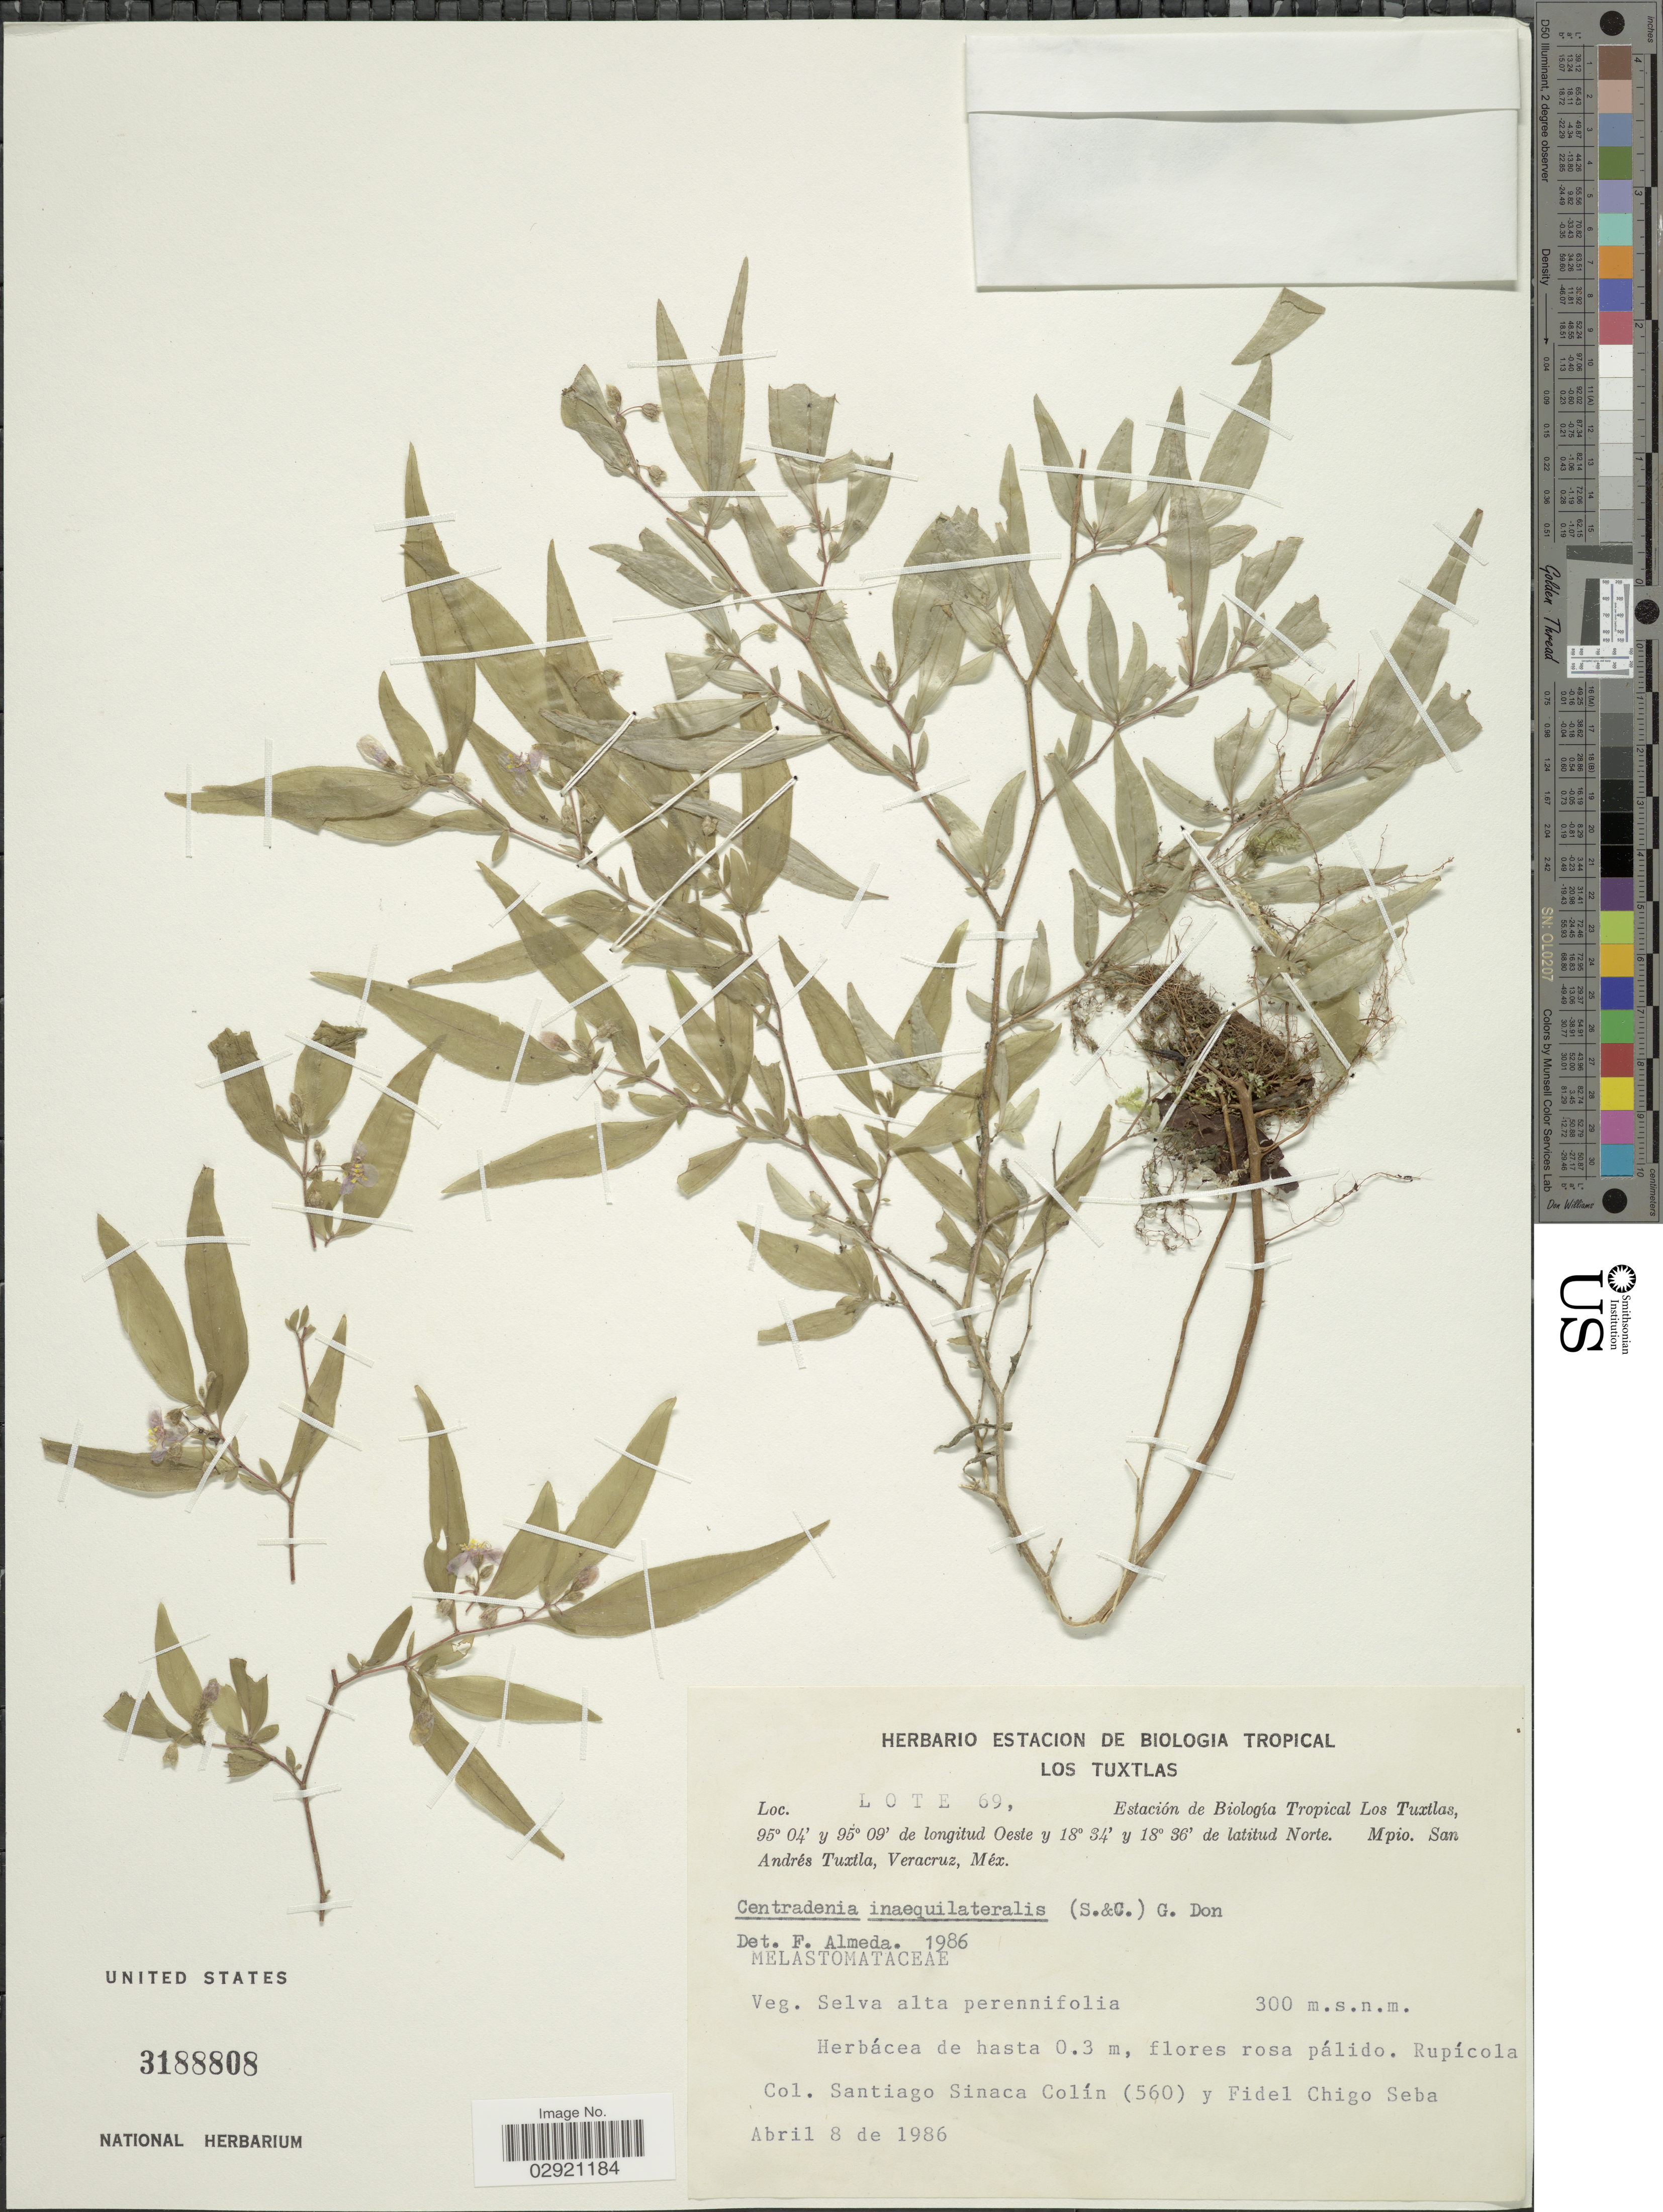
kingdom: Plantae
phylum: Tracheophyta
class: Magnoliopsida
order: Myrtales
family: Melastomataceae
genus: Centradenia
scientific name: Centradenia inaequilateralis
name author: (Gleason) G. Don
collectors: S. Sinaca-Colin & F. Seba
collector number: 560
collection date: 1986-04-08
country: Mexico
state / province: Veracruz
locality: Lote 69, Estación de Biología Tropical Los Tuxtlas. Mpio. San Andrés Tuxtla, Veracruz.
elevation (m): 300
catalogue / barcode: US 3188808